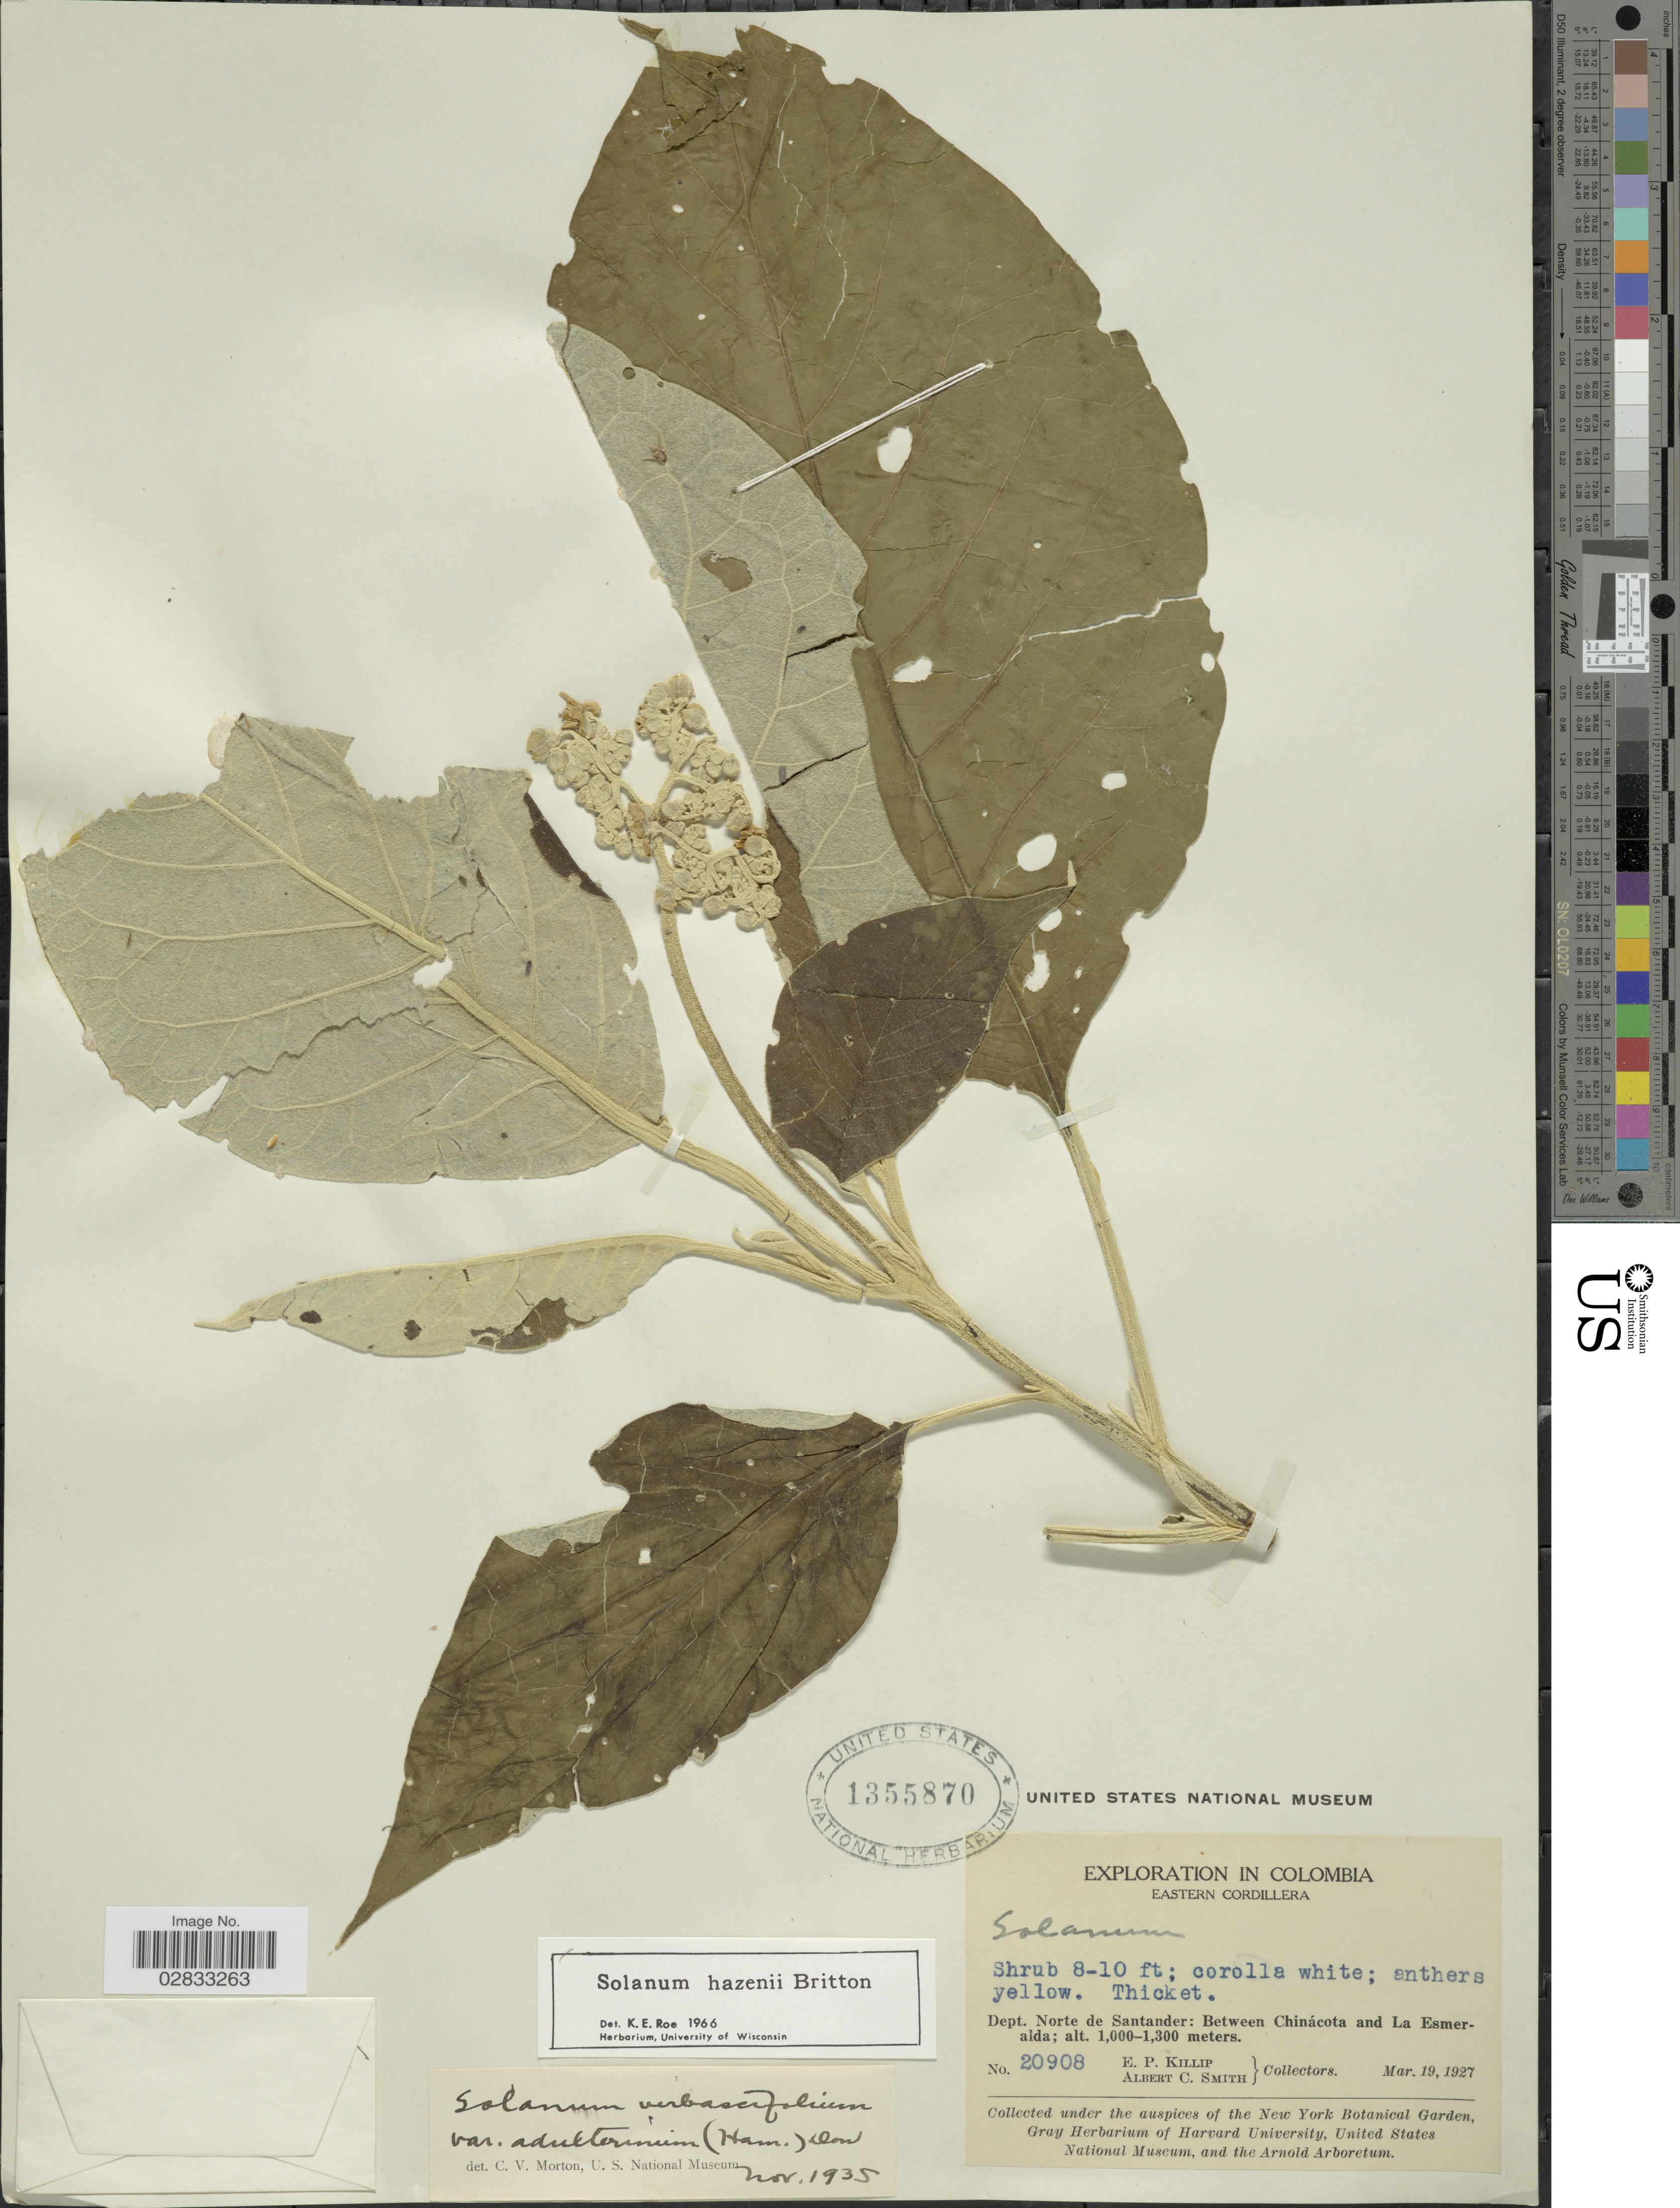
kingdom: Plantae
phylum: Tracheophyta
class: Magnoliopsida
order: Solanales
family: Solanaceae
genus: Solanum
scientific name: Solanum hazenii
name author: Britton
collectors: E. P. Killip & A. C. Smith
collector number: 20908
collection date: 1927-03-19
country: Colombia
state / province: Norte de Santander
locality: Eastern Cordillera, Dept. Norte de Santander: Between Chinácota and La Esmeralda.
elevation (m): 1000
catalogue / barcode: US 1355870